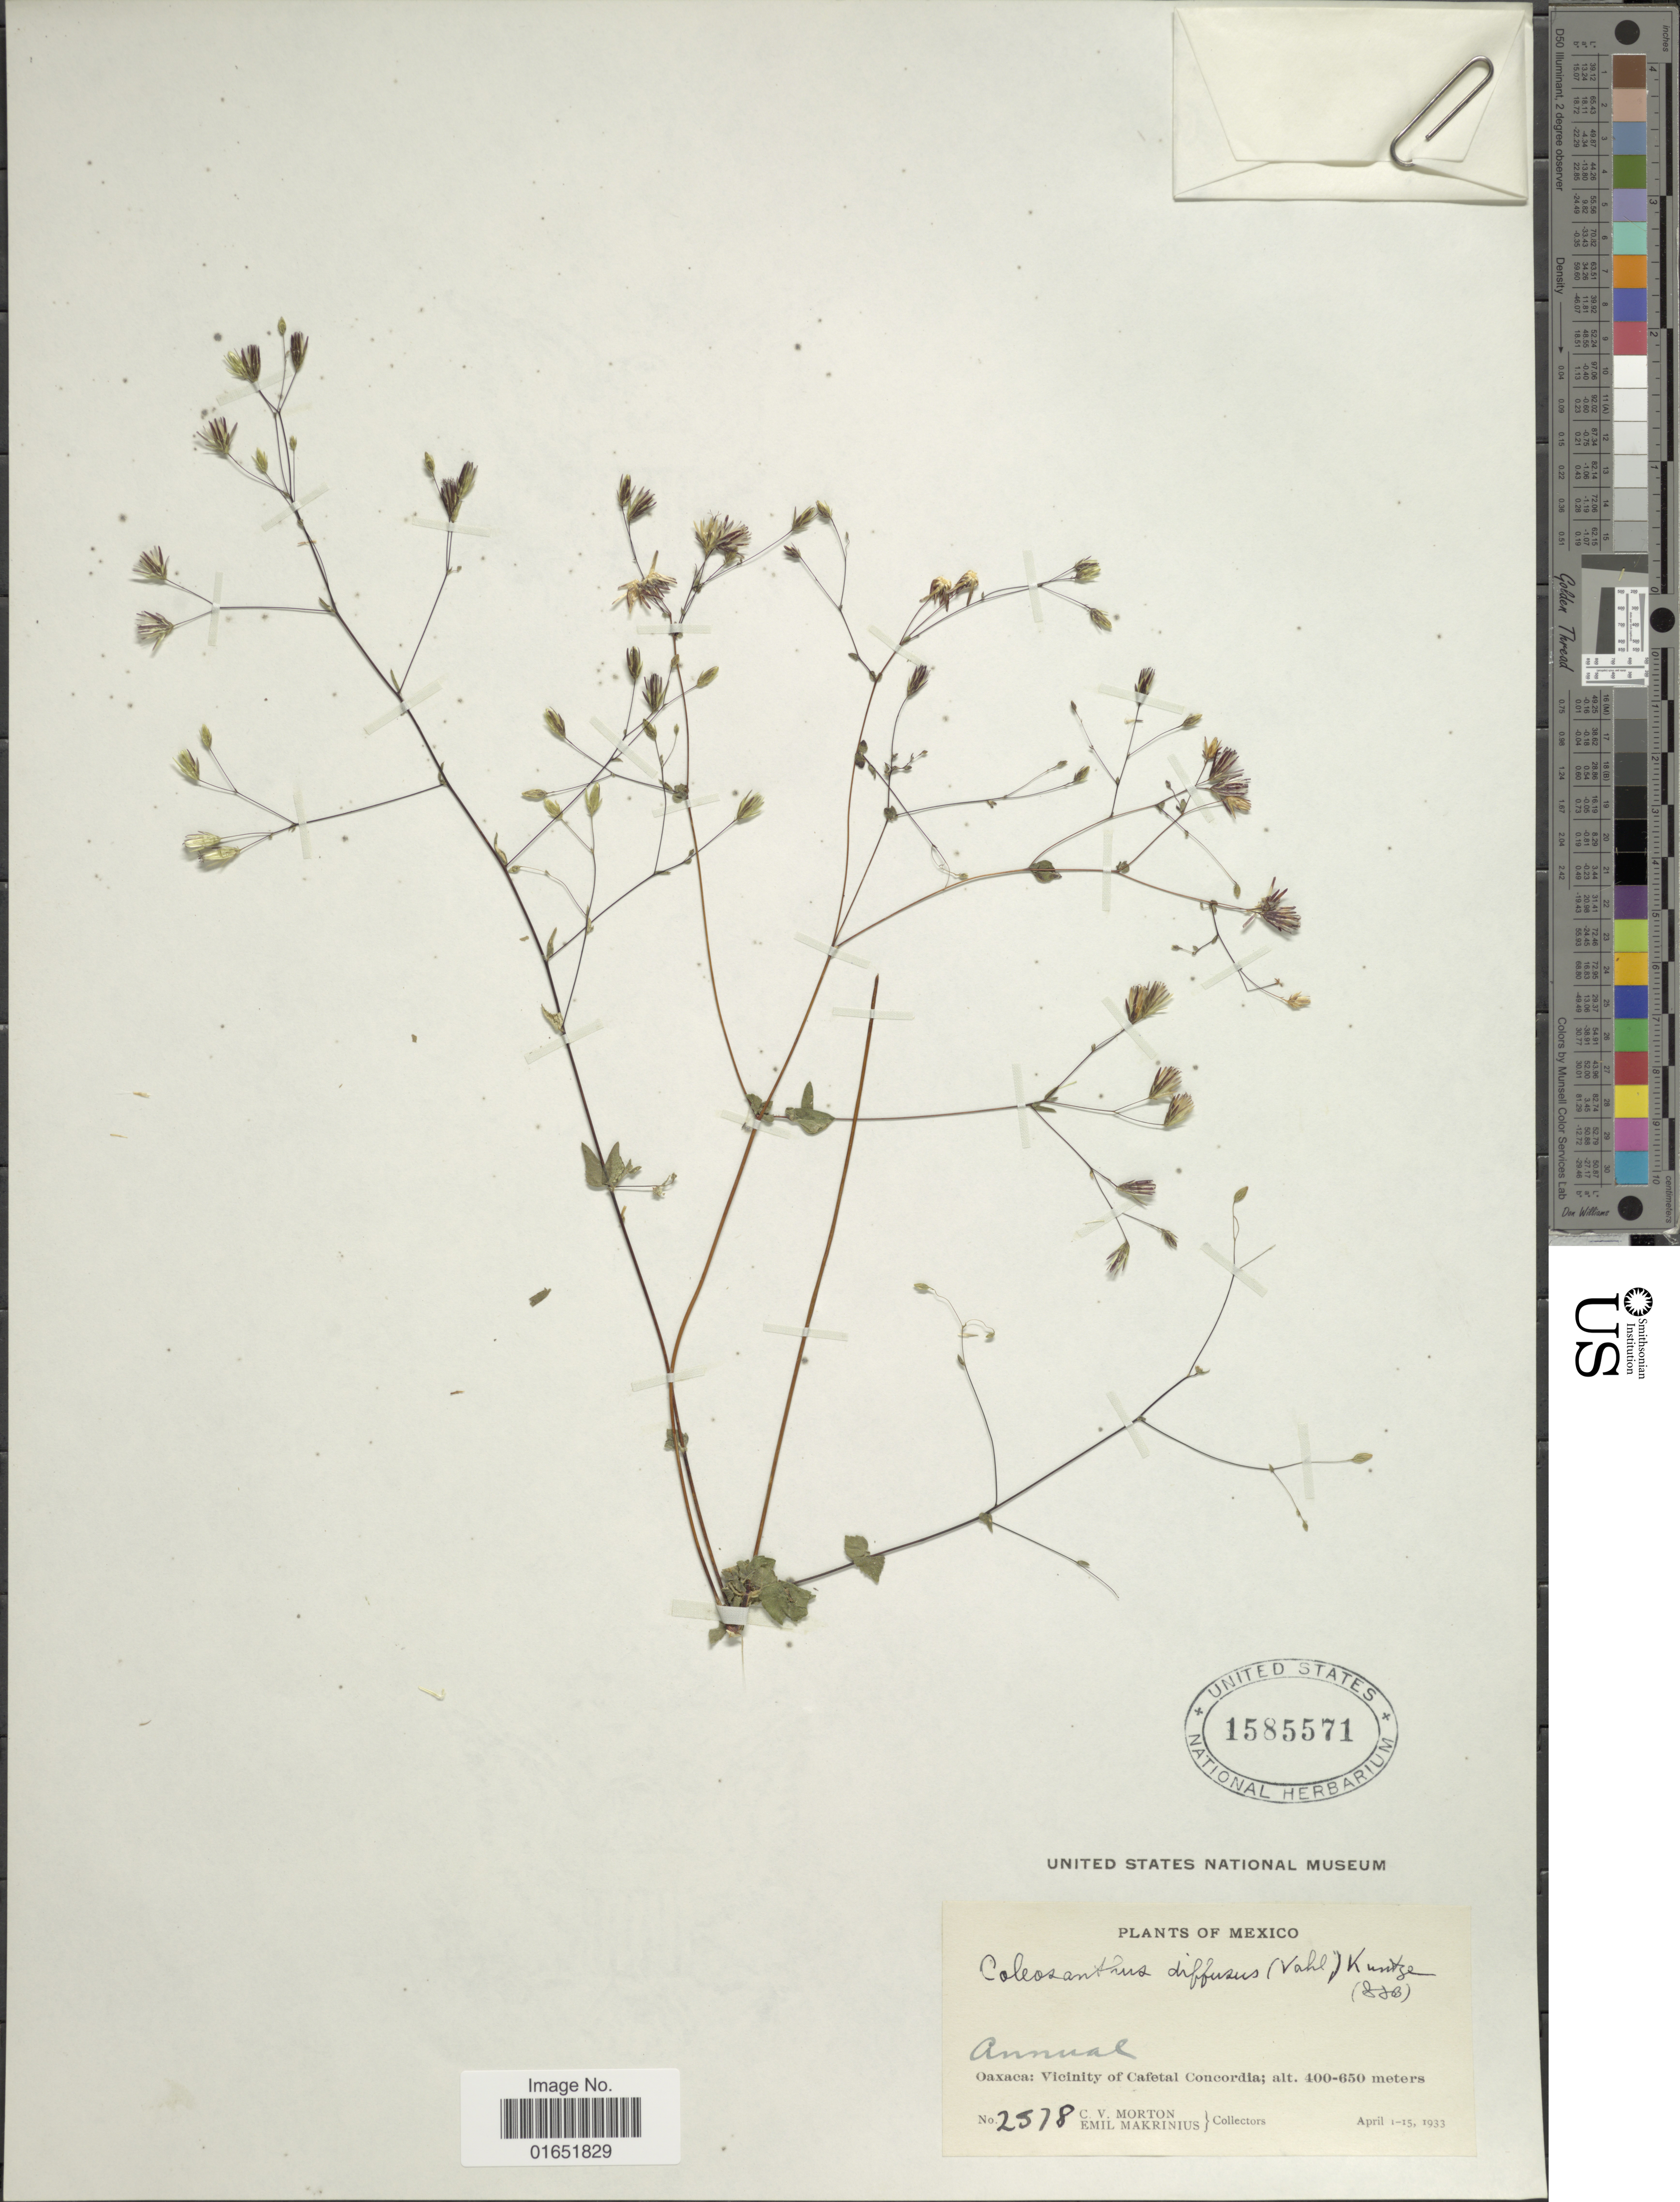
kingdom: Plantae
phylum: Tracheophyta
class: Magnoliopsida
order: Asterales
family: Asteraceae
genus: Brickellia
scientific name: Brickellia diffusa M.E. Jones, nom illeg.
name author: M.E. Jones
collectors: C. V. Morton & E. Makrinius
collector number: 2978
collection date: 1933-04-01/1933-04-15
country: Mexico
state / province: Oaxaca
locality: Annual, Vicinity of Cafetal Concordia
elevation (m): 400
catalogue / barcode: US 1585571